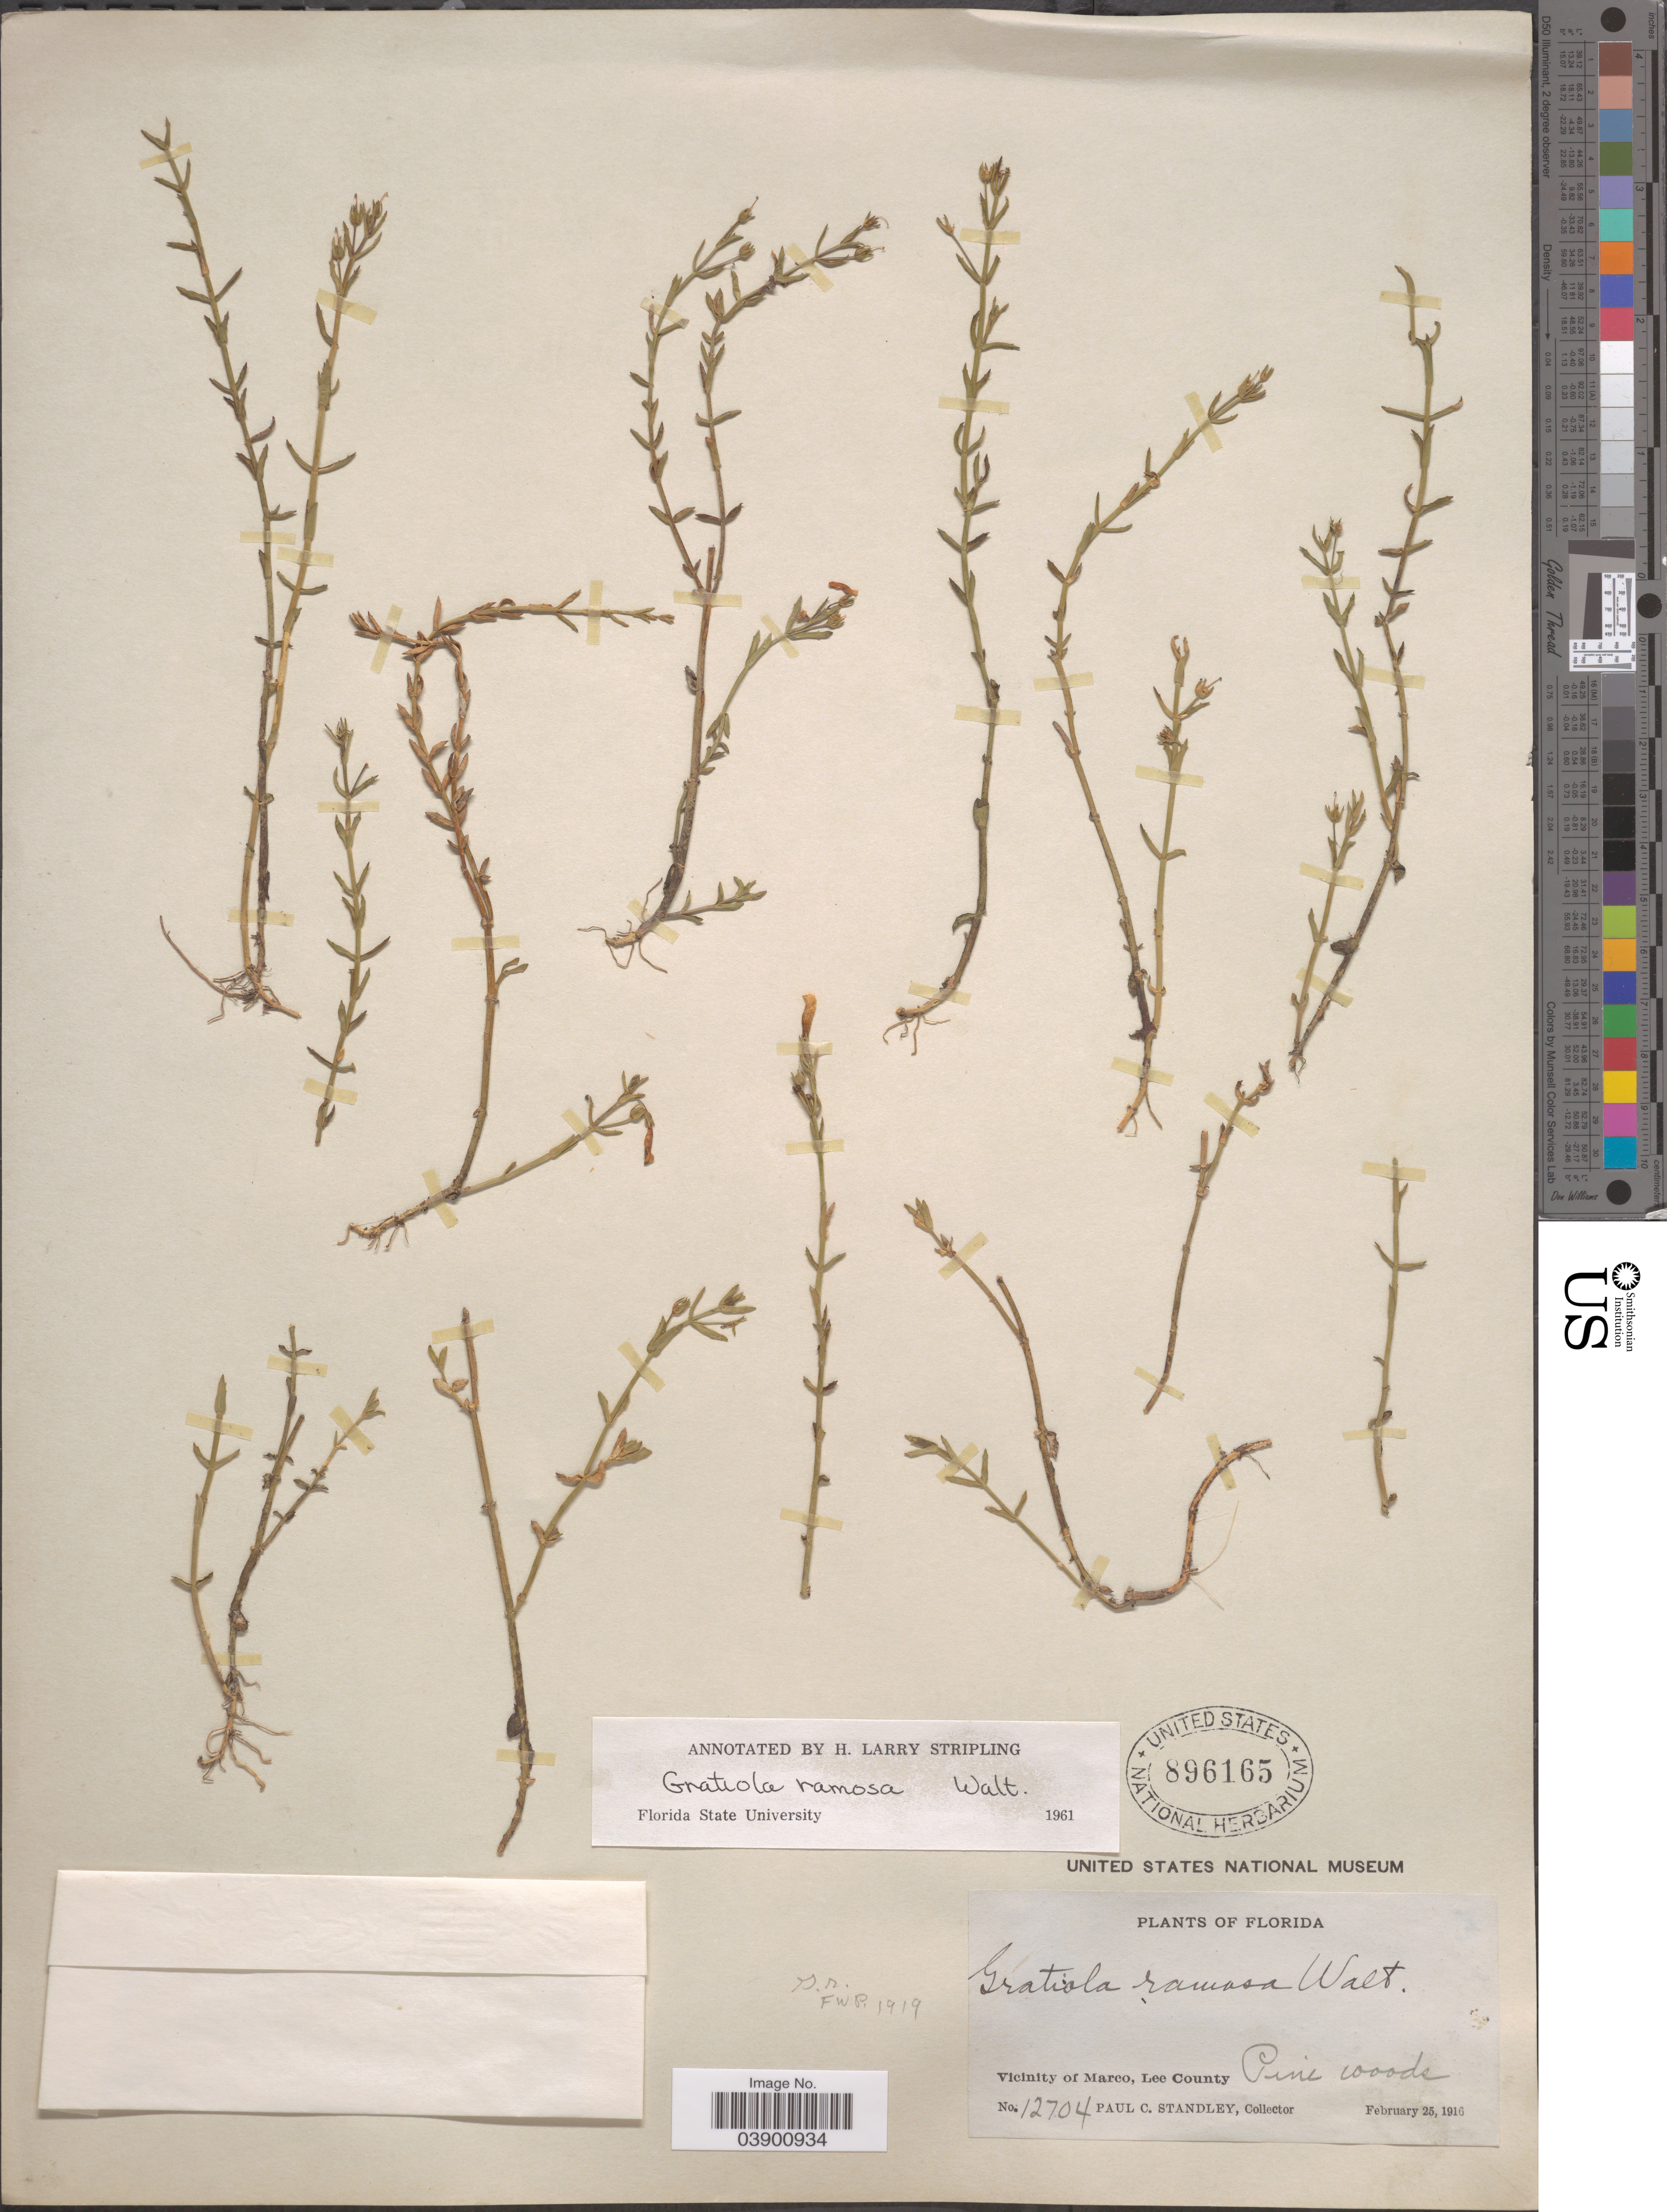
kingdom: Plantae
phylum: Tracheophyta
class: Magnoliopsida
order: Lamiales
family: Plantaginaceae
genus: Gratiola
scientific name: Gratiola ramosa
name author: Walter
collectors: P. C. Standley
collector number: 12704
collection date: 1916-02-25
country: United States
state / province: Florida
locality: Vicinity of Marco, Lee County.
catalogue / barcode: US 896165